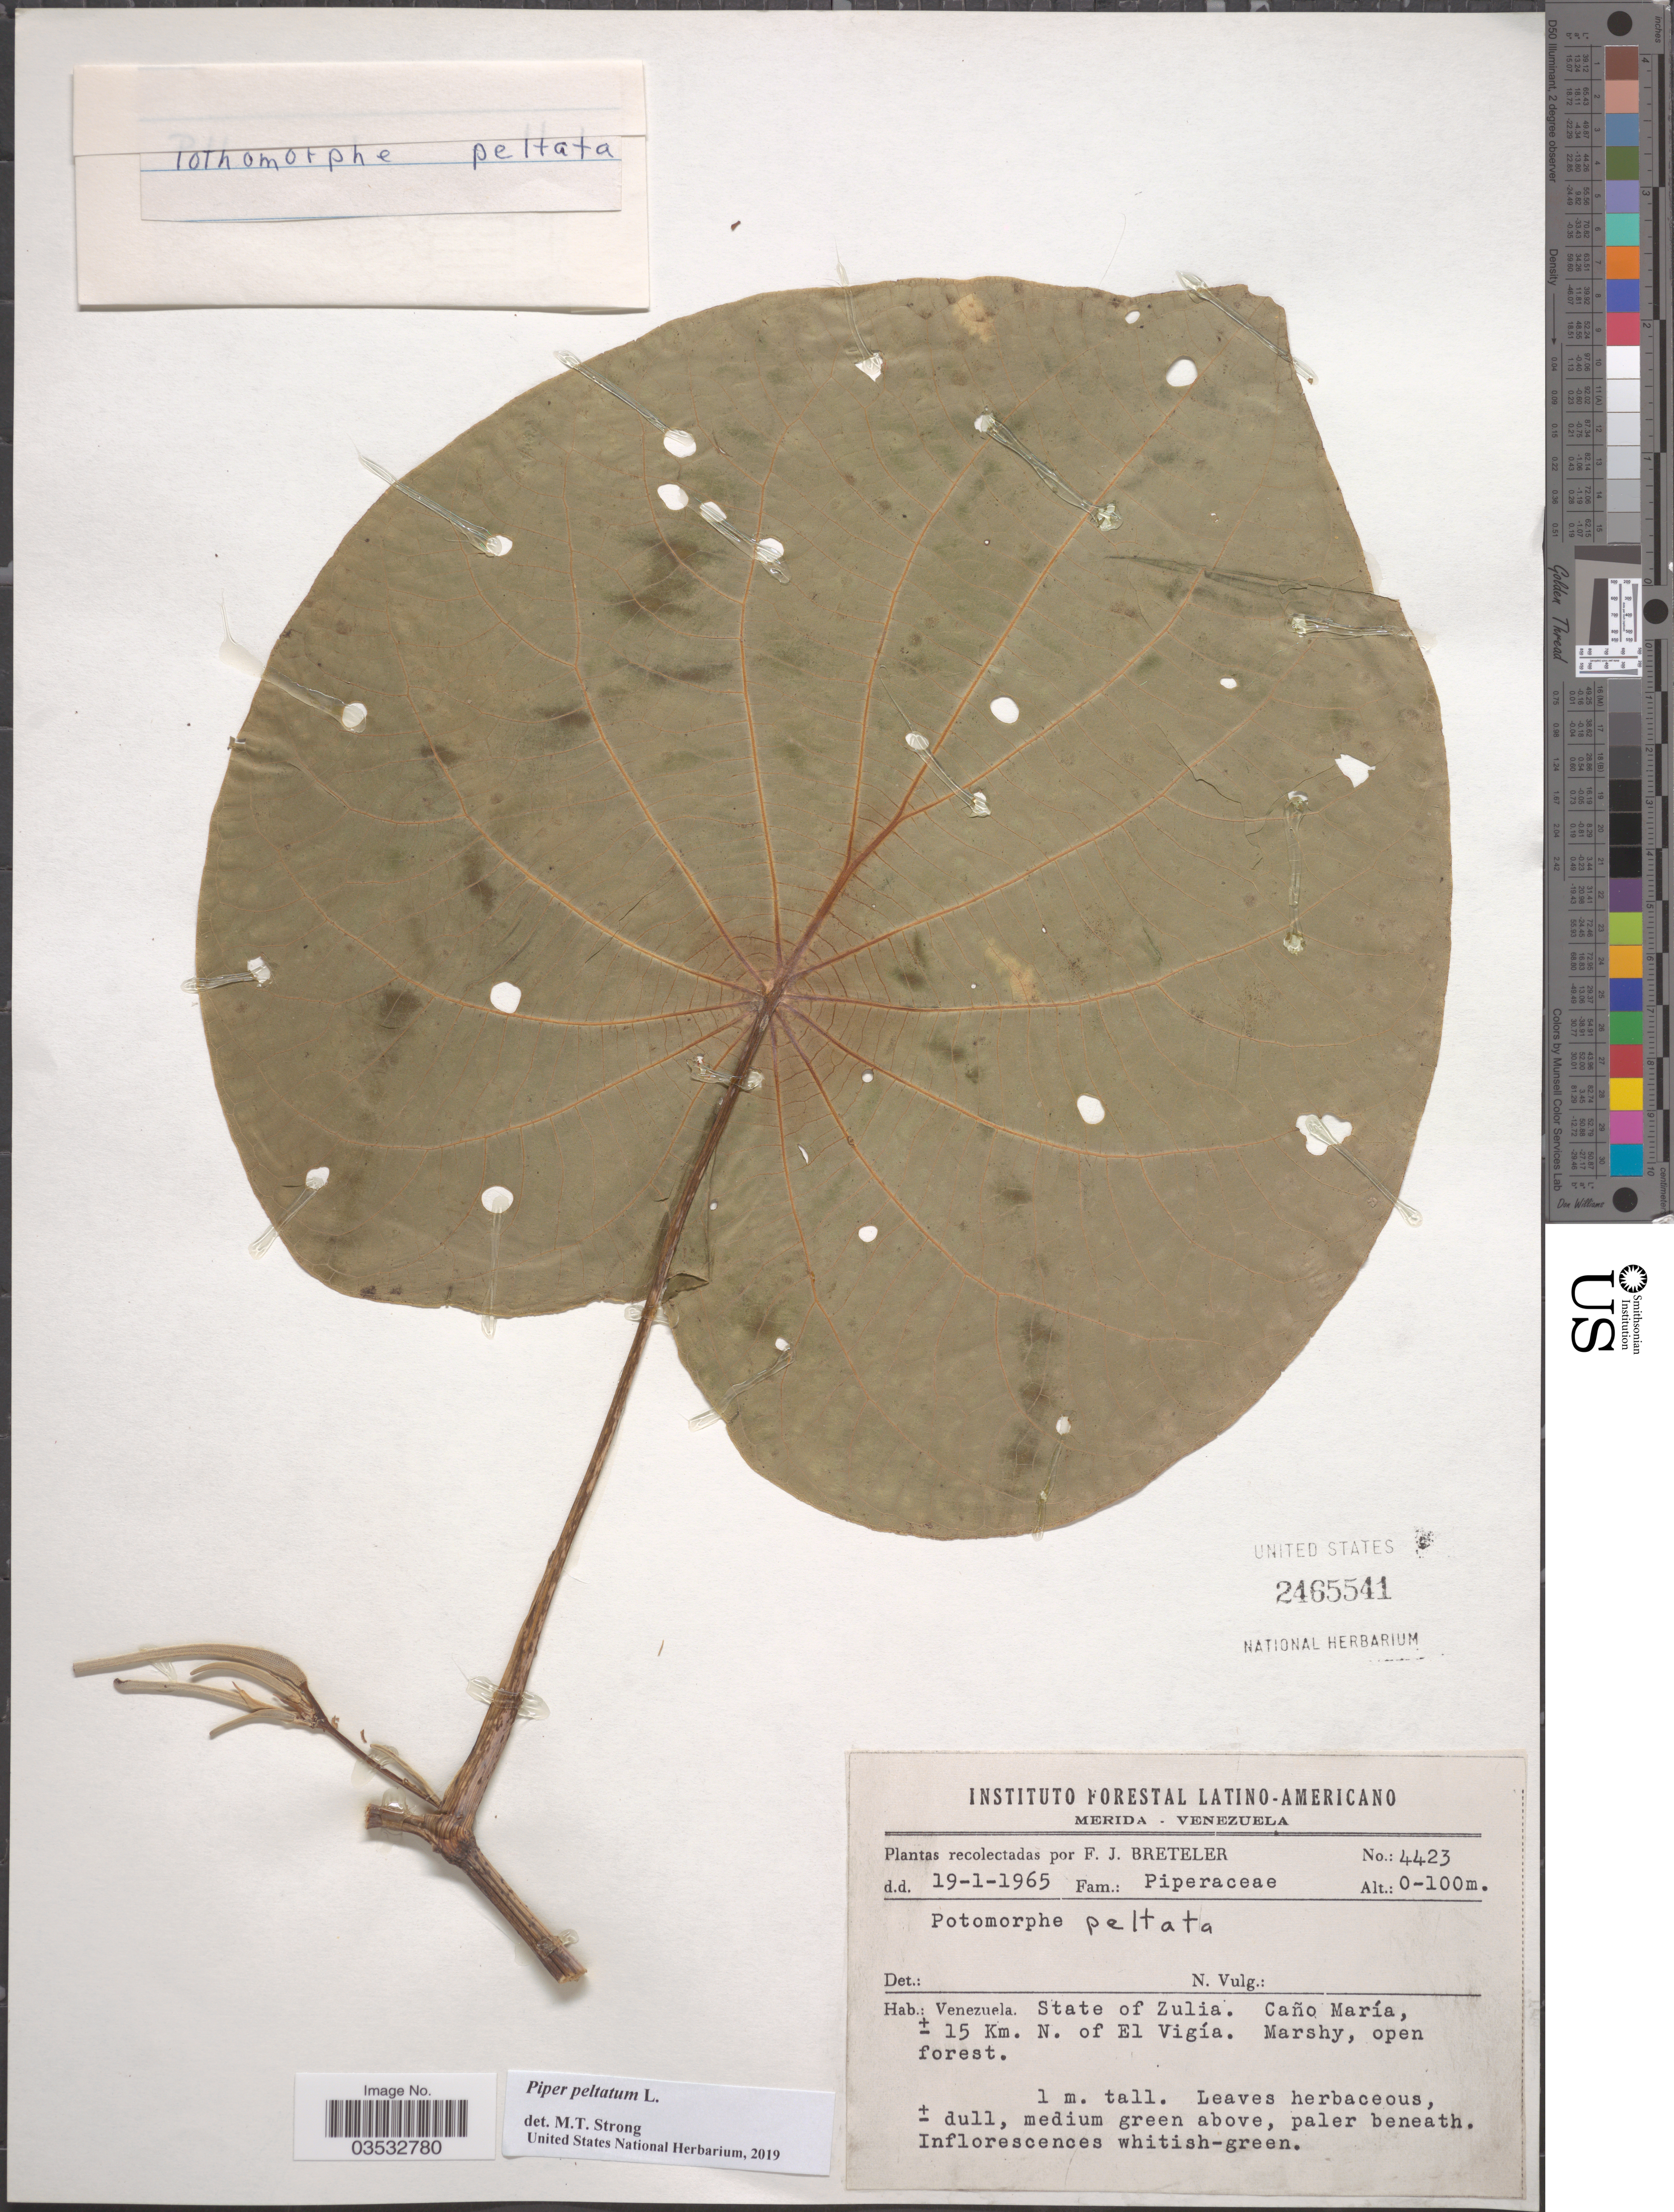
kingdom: Plantae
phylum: Tracheophyta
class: Magnoliopsida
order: Piperales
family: Piperaceae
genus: Piper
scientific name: Piper peltatum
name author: L.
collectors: F. J. Breteler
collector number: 4423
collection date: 1965-01-19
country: Venezuela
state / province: Zulia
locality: Caño María, ± 15 Km. N. of El Vigía.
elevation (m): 0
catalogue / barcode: US 2465541